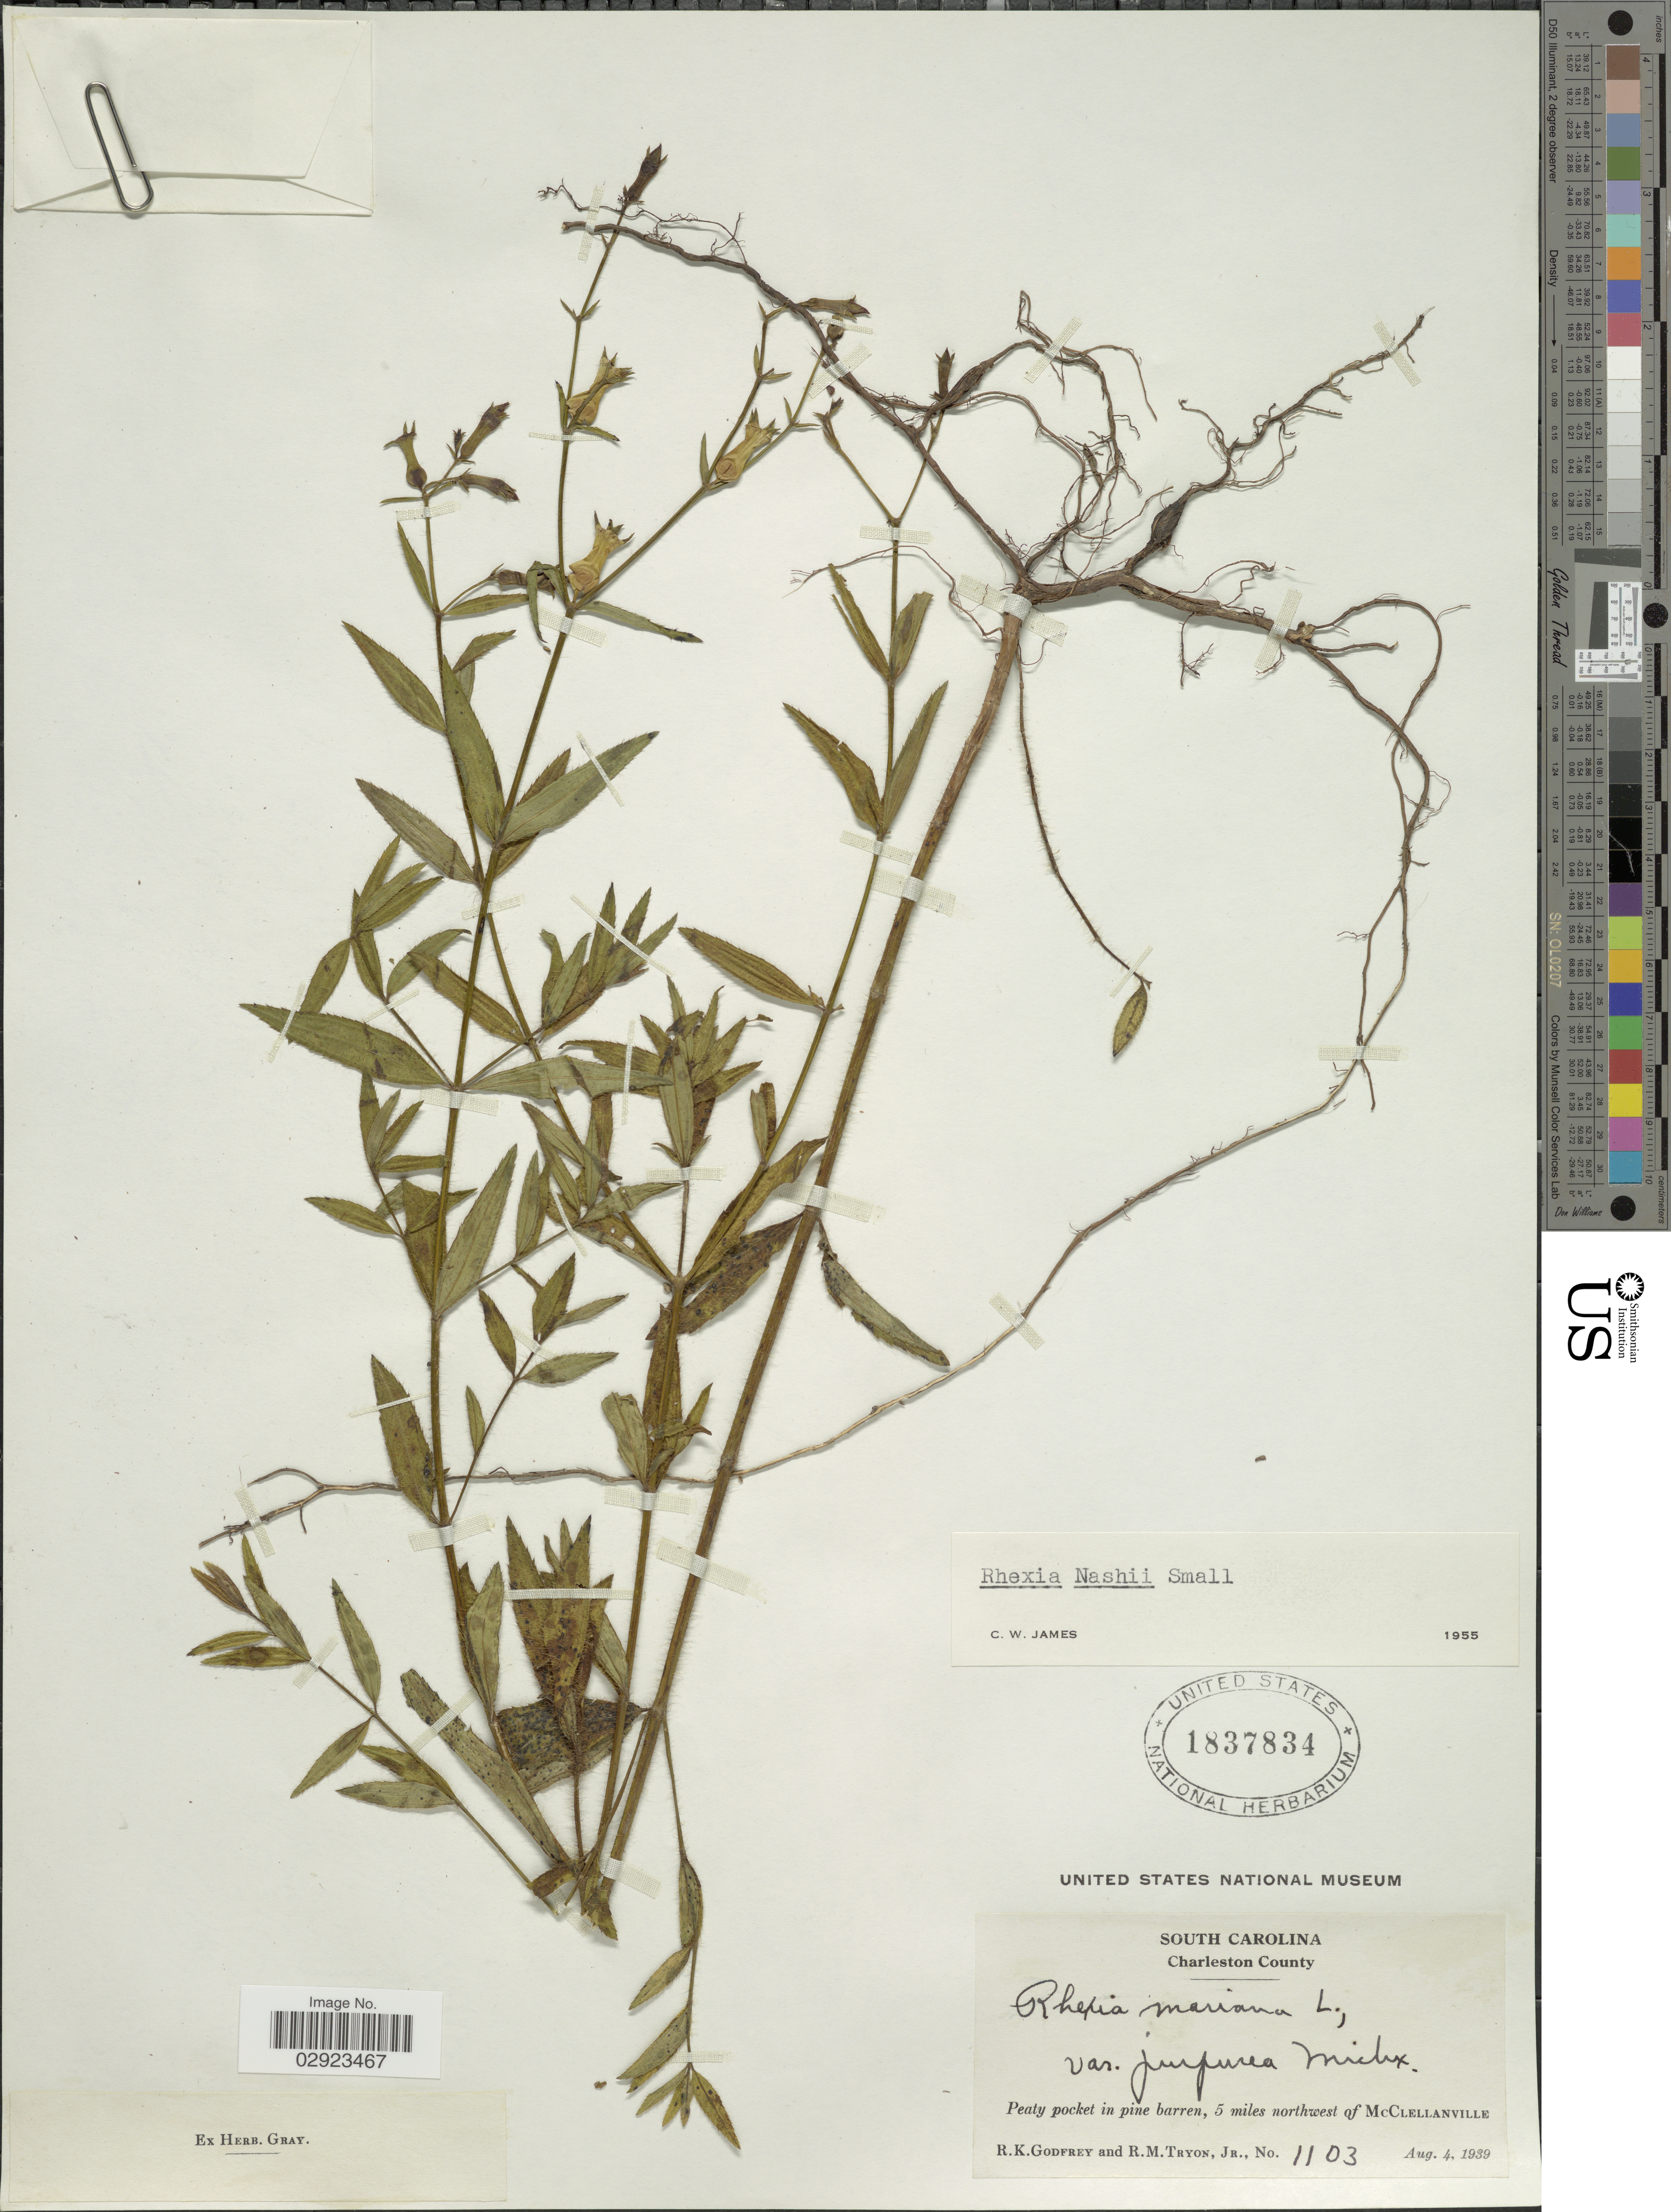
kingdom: Plantae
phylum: Tracheophyta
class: Magnoliopsida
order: Myrtales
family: Melastomataceae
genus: Rhexia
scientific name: Rhexia nashii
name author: Small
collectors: R. K. Godfrey & R. Tryon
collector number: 1103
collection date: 1939-08-04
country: United States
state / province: South Carolina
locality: Charleston County, 5 miles northwest of McClellanville.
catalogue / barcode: US 1837834